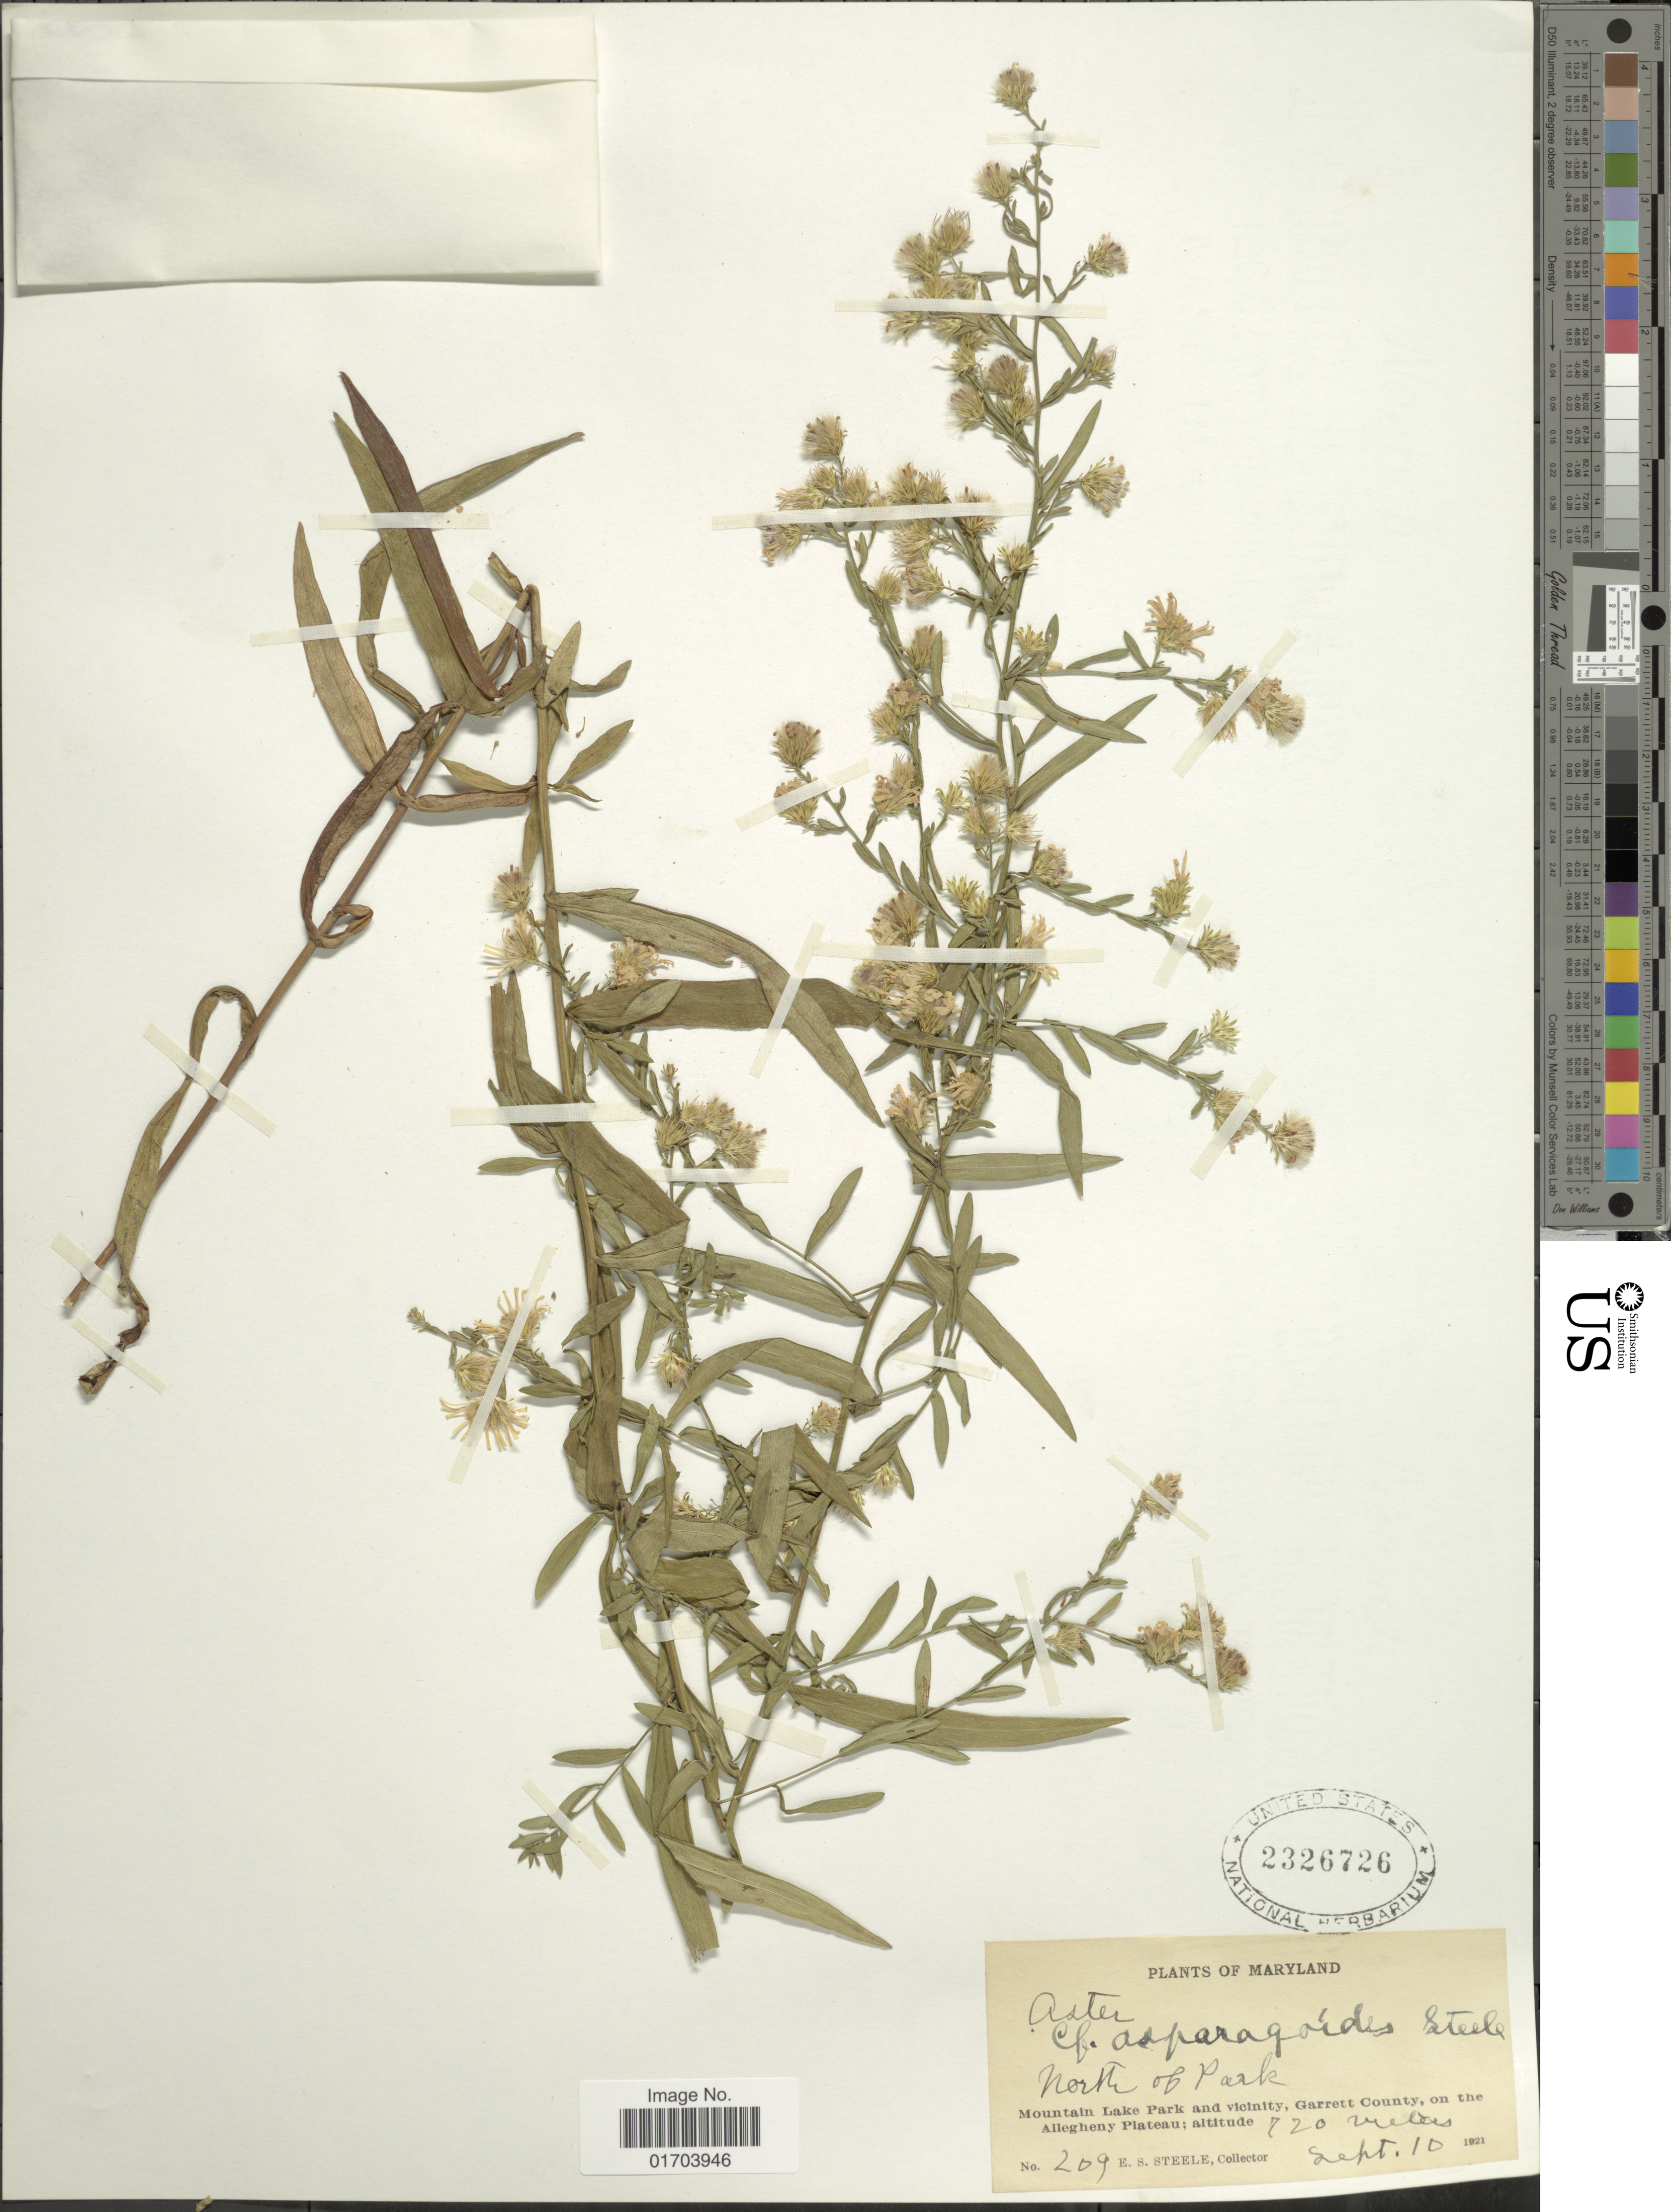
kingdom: Plantae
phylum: Tracheophyta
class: Magnoliopsida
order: Asterales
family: Asteraceae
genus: Aster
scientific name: Aster asparagoides E.S. Steele sp. nov. ined.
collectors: E. Steele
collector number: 209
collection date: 1921-09-10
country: United States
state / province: Maryland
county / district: Garrett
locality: North of Park, Mountain Lake Park and vicinity, Garrett County, on the Allegheny Plateau.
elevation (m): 720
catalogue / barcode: US 2326726